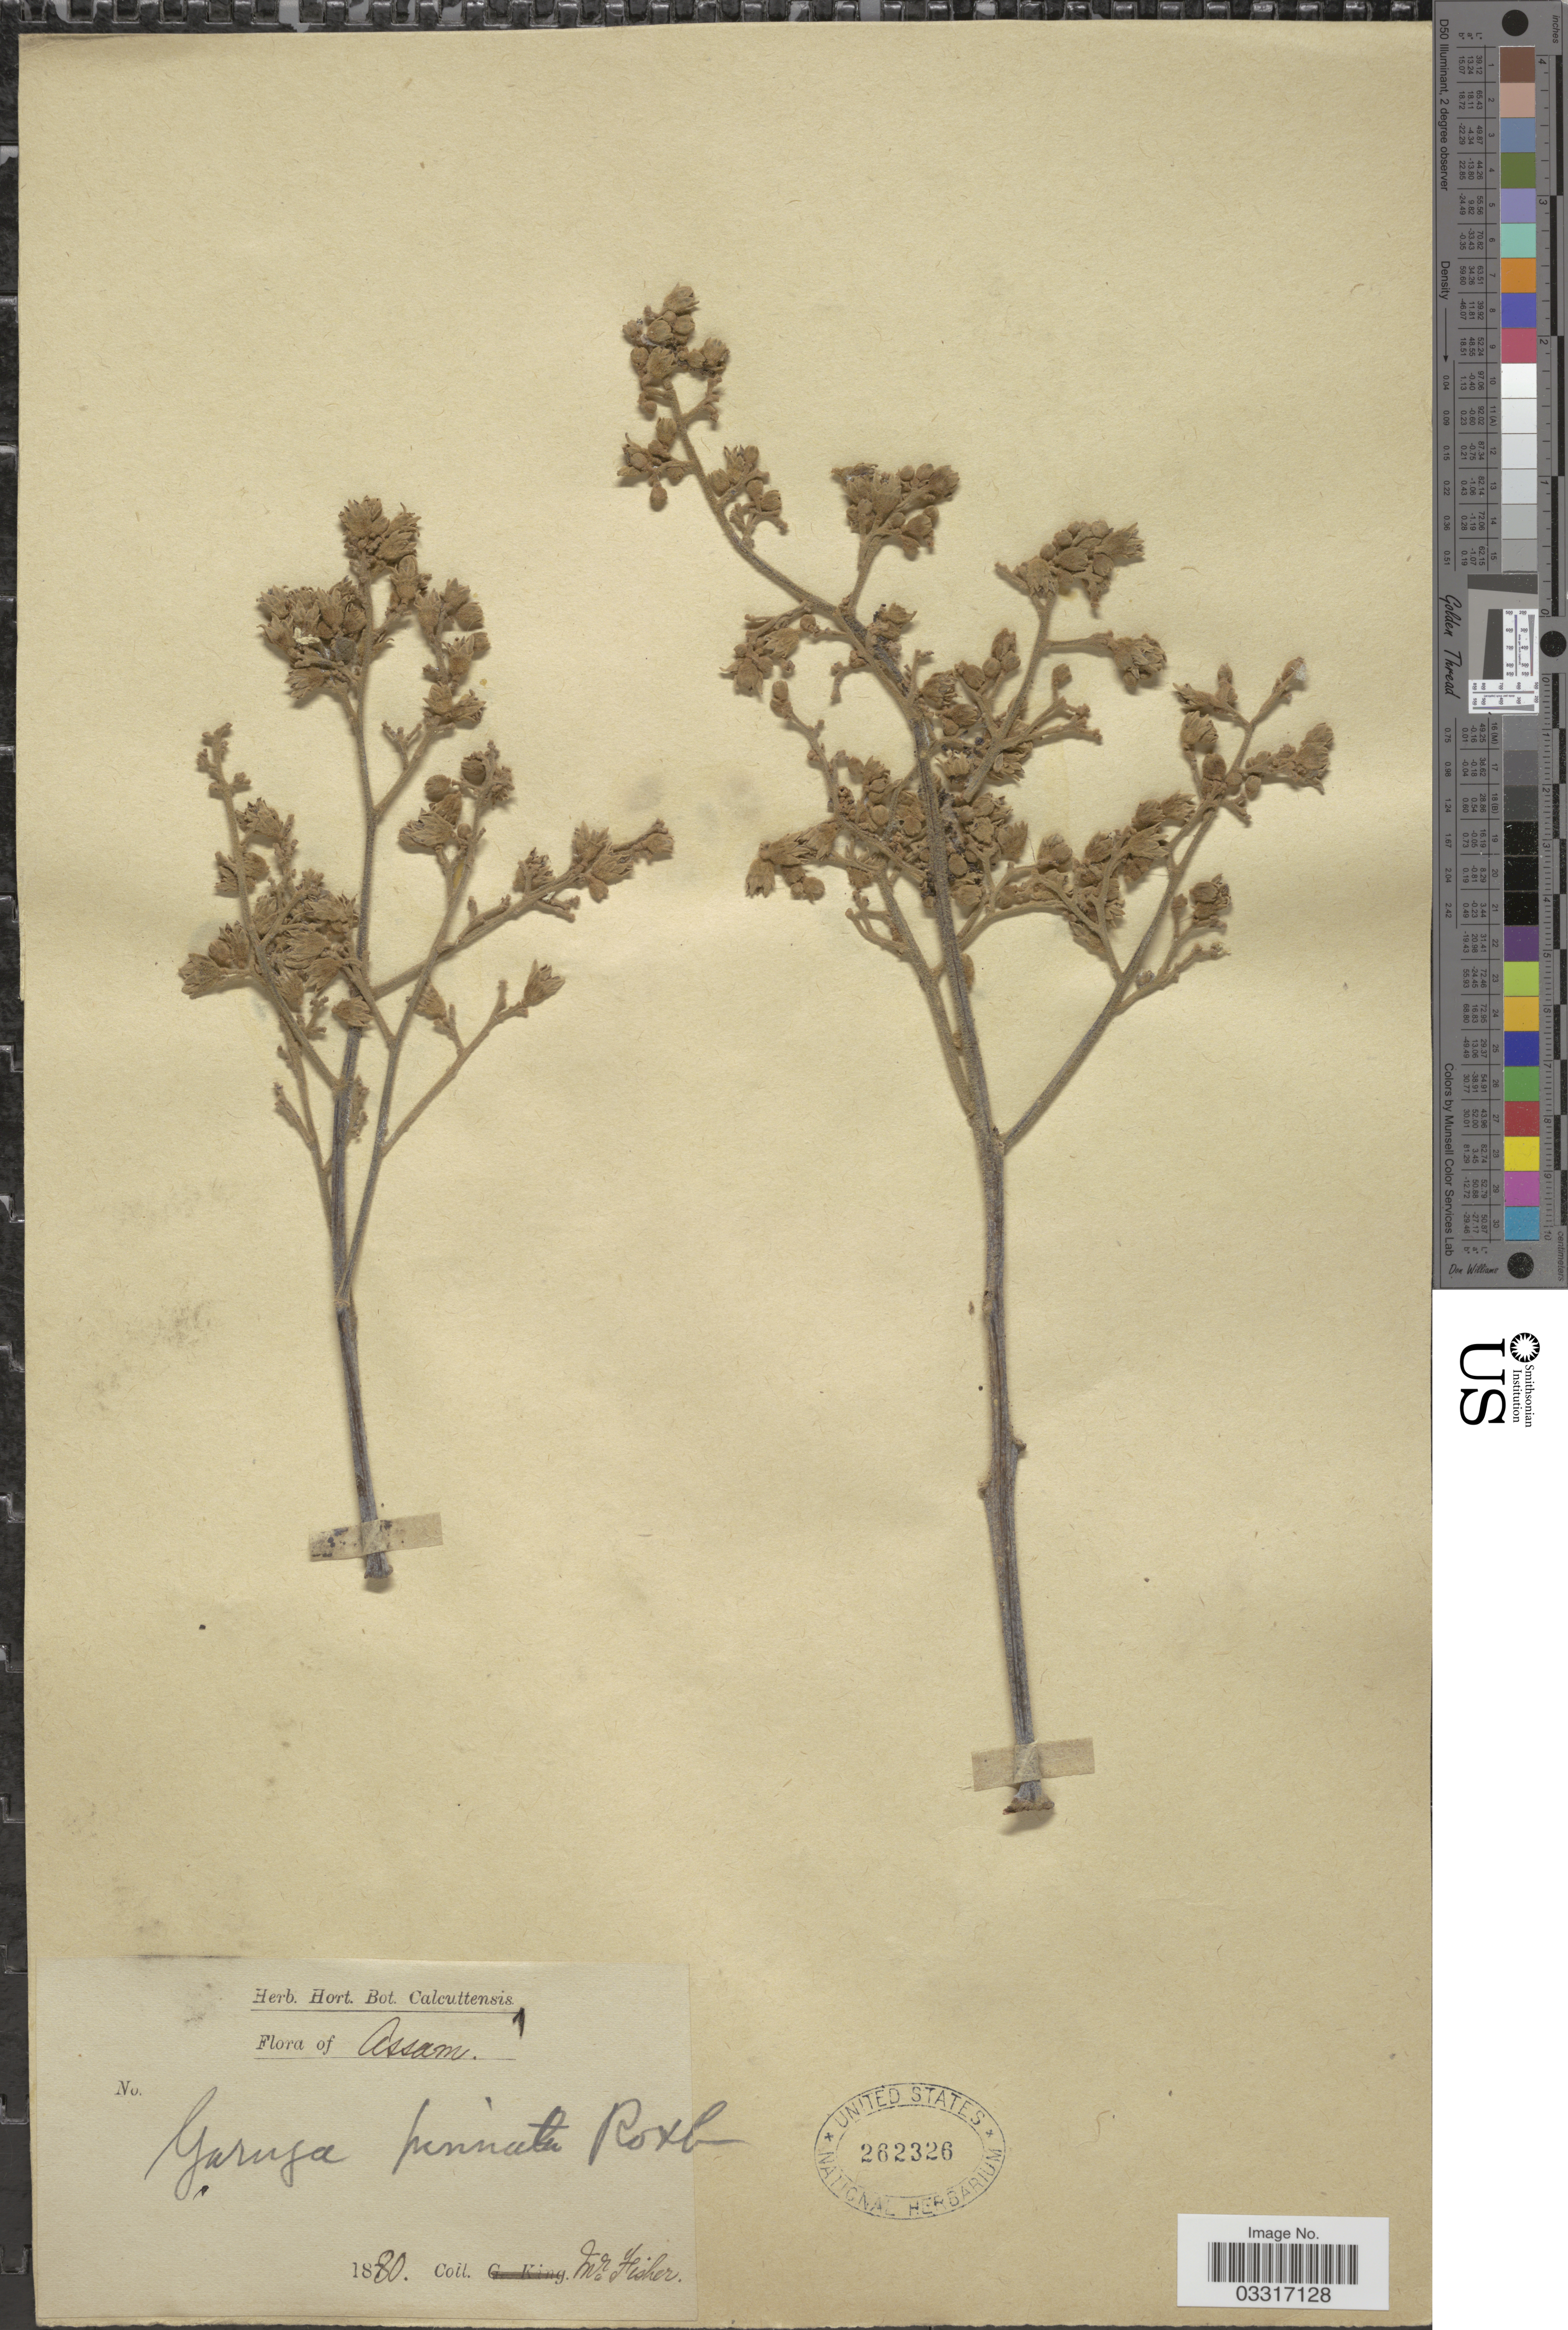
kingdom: Plantae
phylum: Tracheophyta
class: Magnoliopsida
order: Sapindales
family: Burseraceae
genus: Garuga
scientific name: Garuga pinnata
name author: Roxb.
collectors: -- Fisher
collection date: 1880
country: India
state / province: Assam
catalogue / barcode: US 262326